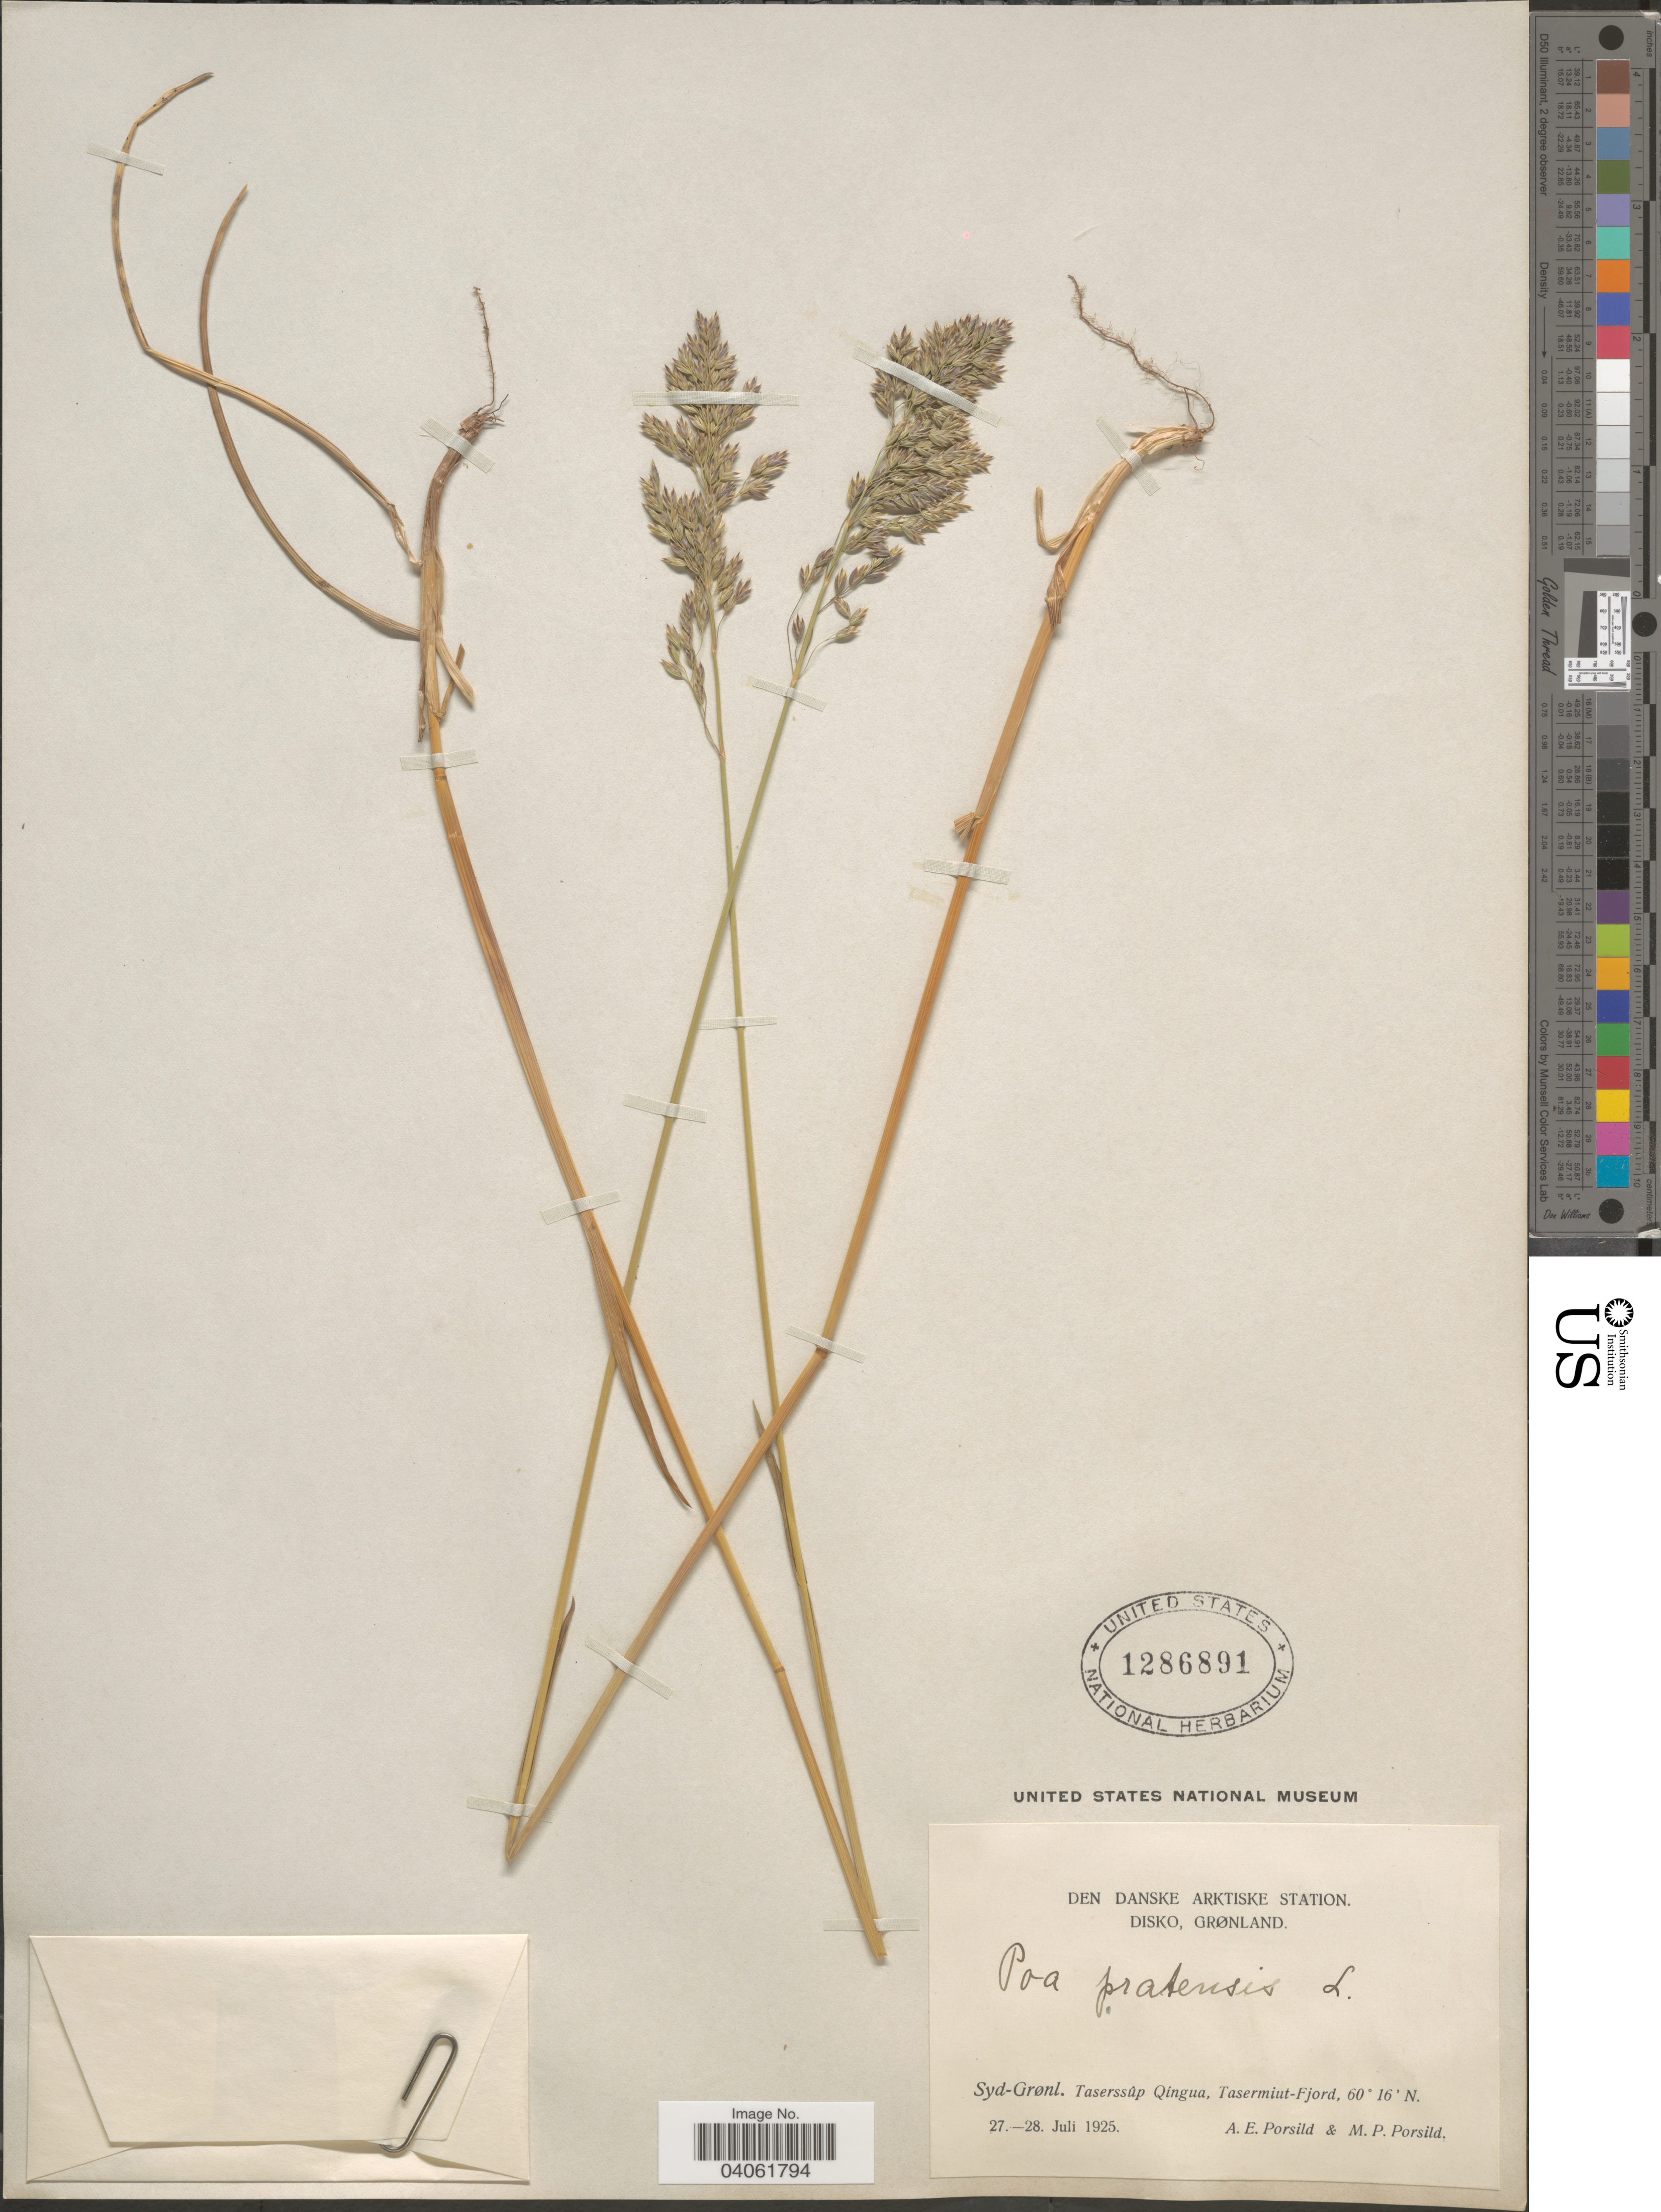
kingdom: Plantae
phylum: Tracheophyta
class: Liliopsida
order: Poales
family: Poaceae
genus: Poa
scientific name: Poa pratensis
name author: L.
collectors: A. E. Porsild & M. P. Porsild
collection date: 1925-07-27/1925-07-28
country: Greenland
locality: Den Danske Arktiske Station. Disko, Grønland. Syd-Grønl. Taserssûp Qingua, Tasermiut-Fjord.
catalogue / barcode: US 1286891